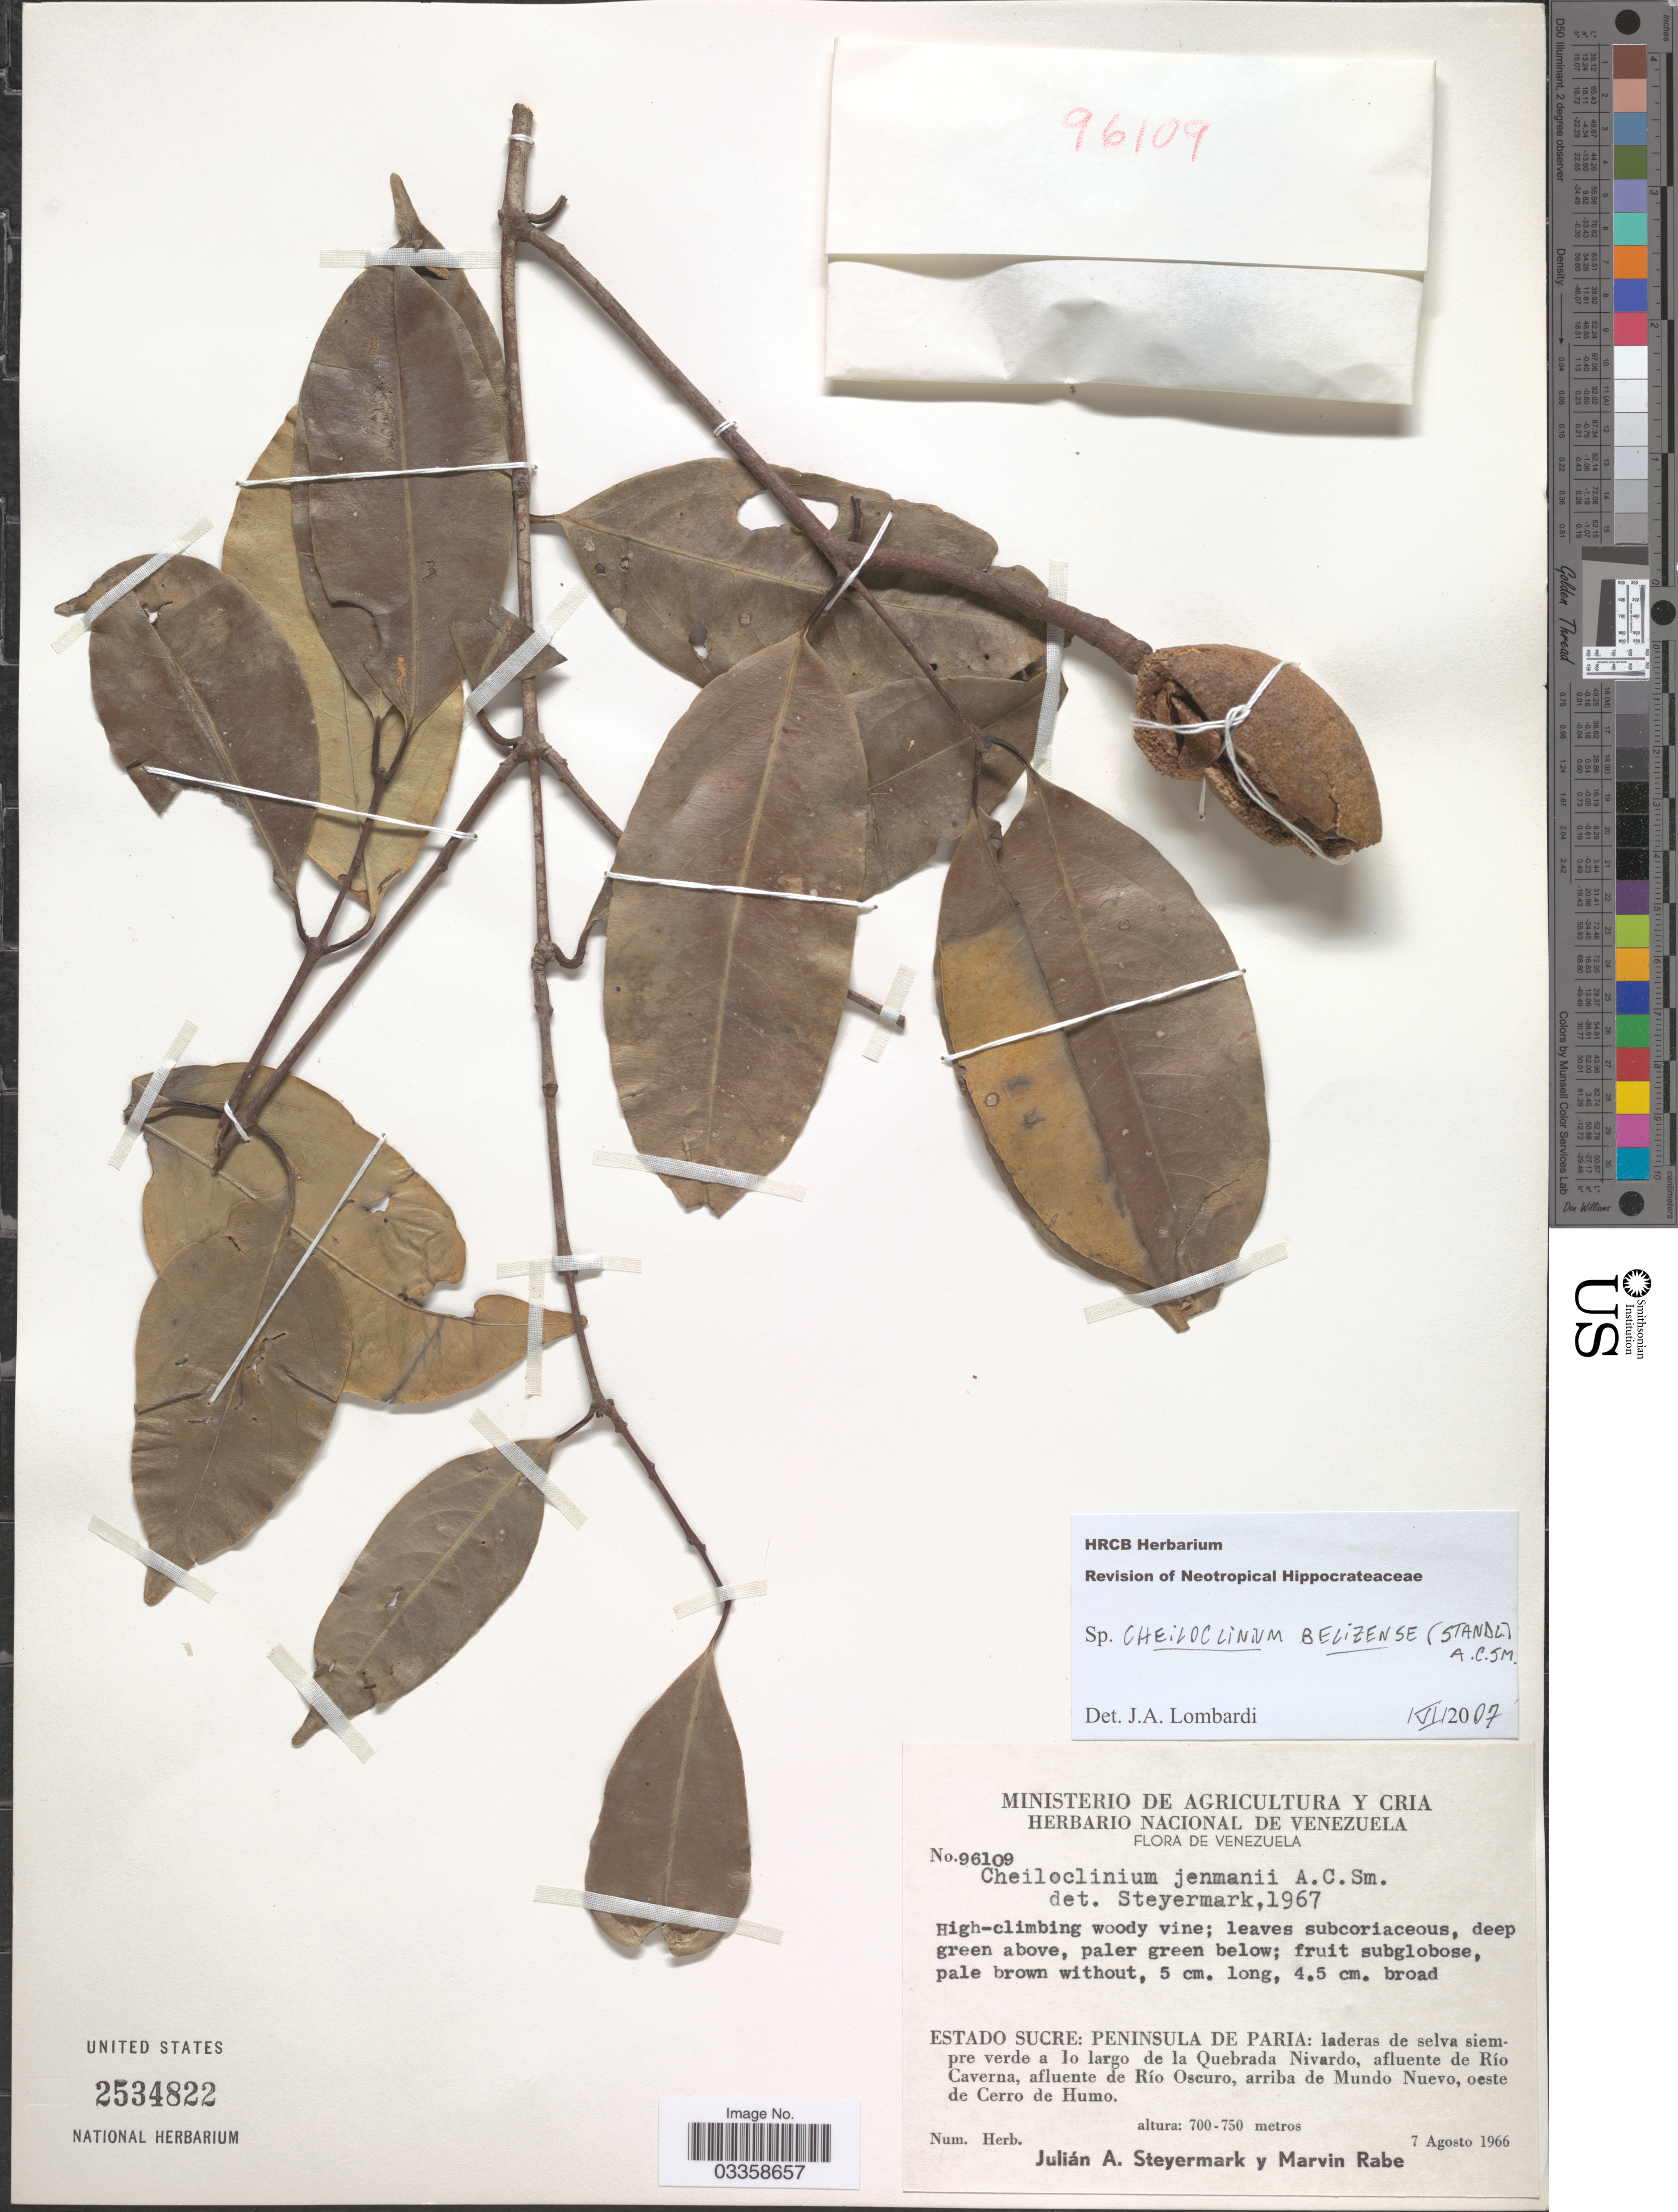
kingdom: Plantae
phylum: Tracheophyta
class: Magnoliopsida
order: Celastrales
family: Celastraceae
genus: Cheiloclinium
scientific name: Cheiloclinium belizense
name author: (Standl.) A.C. Sm.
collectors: J. Steyermark & M. Rabe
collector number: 96109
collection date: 1966-08-07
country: Venezuela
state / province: Sucre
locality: Peninsula de Paria: laderas de selva siempre verde a lo largo de la Quebrada Nivardo, afluente de Río Caverna, afluente de Río Oscuro, arriba de Mundo Nuevo, oeste de Cerro de Humo.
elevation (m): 700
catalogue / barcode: US 2534822